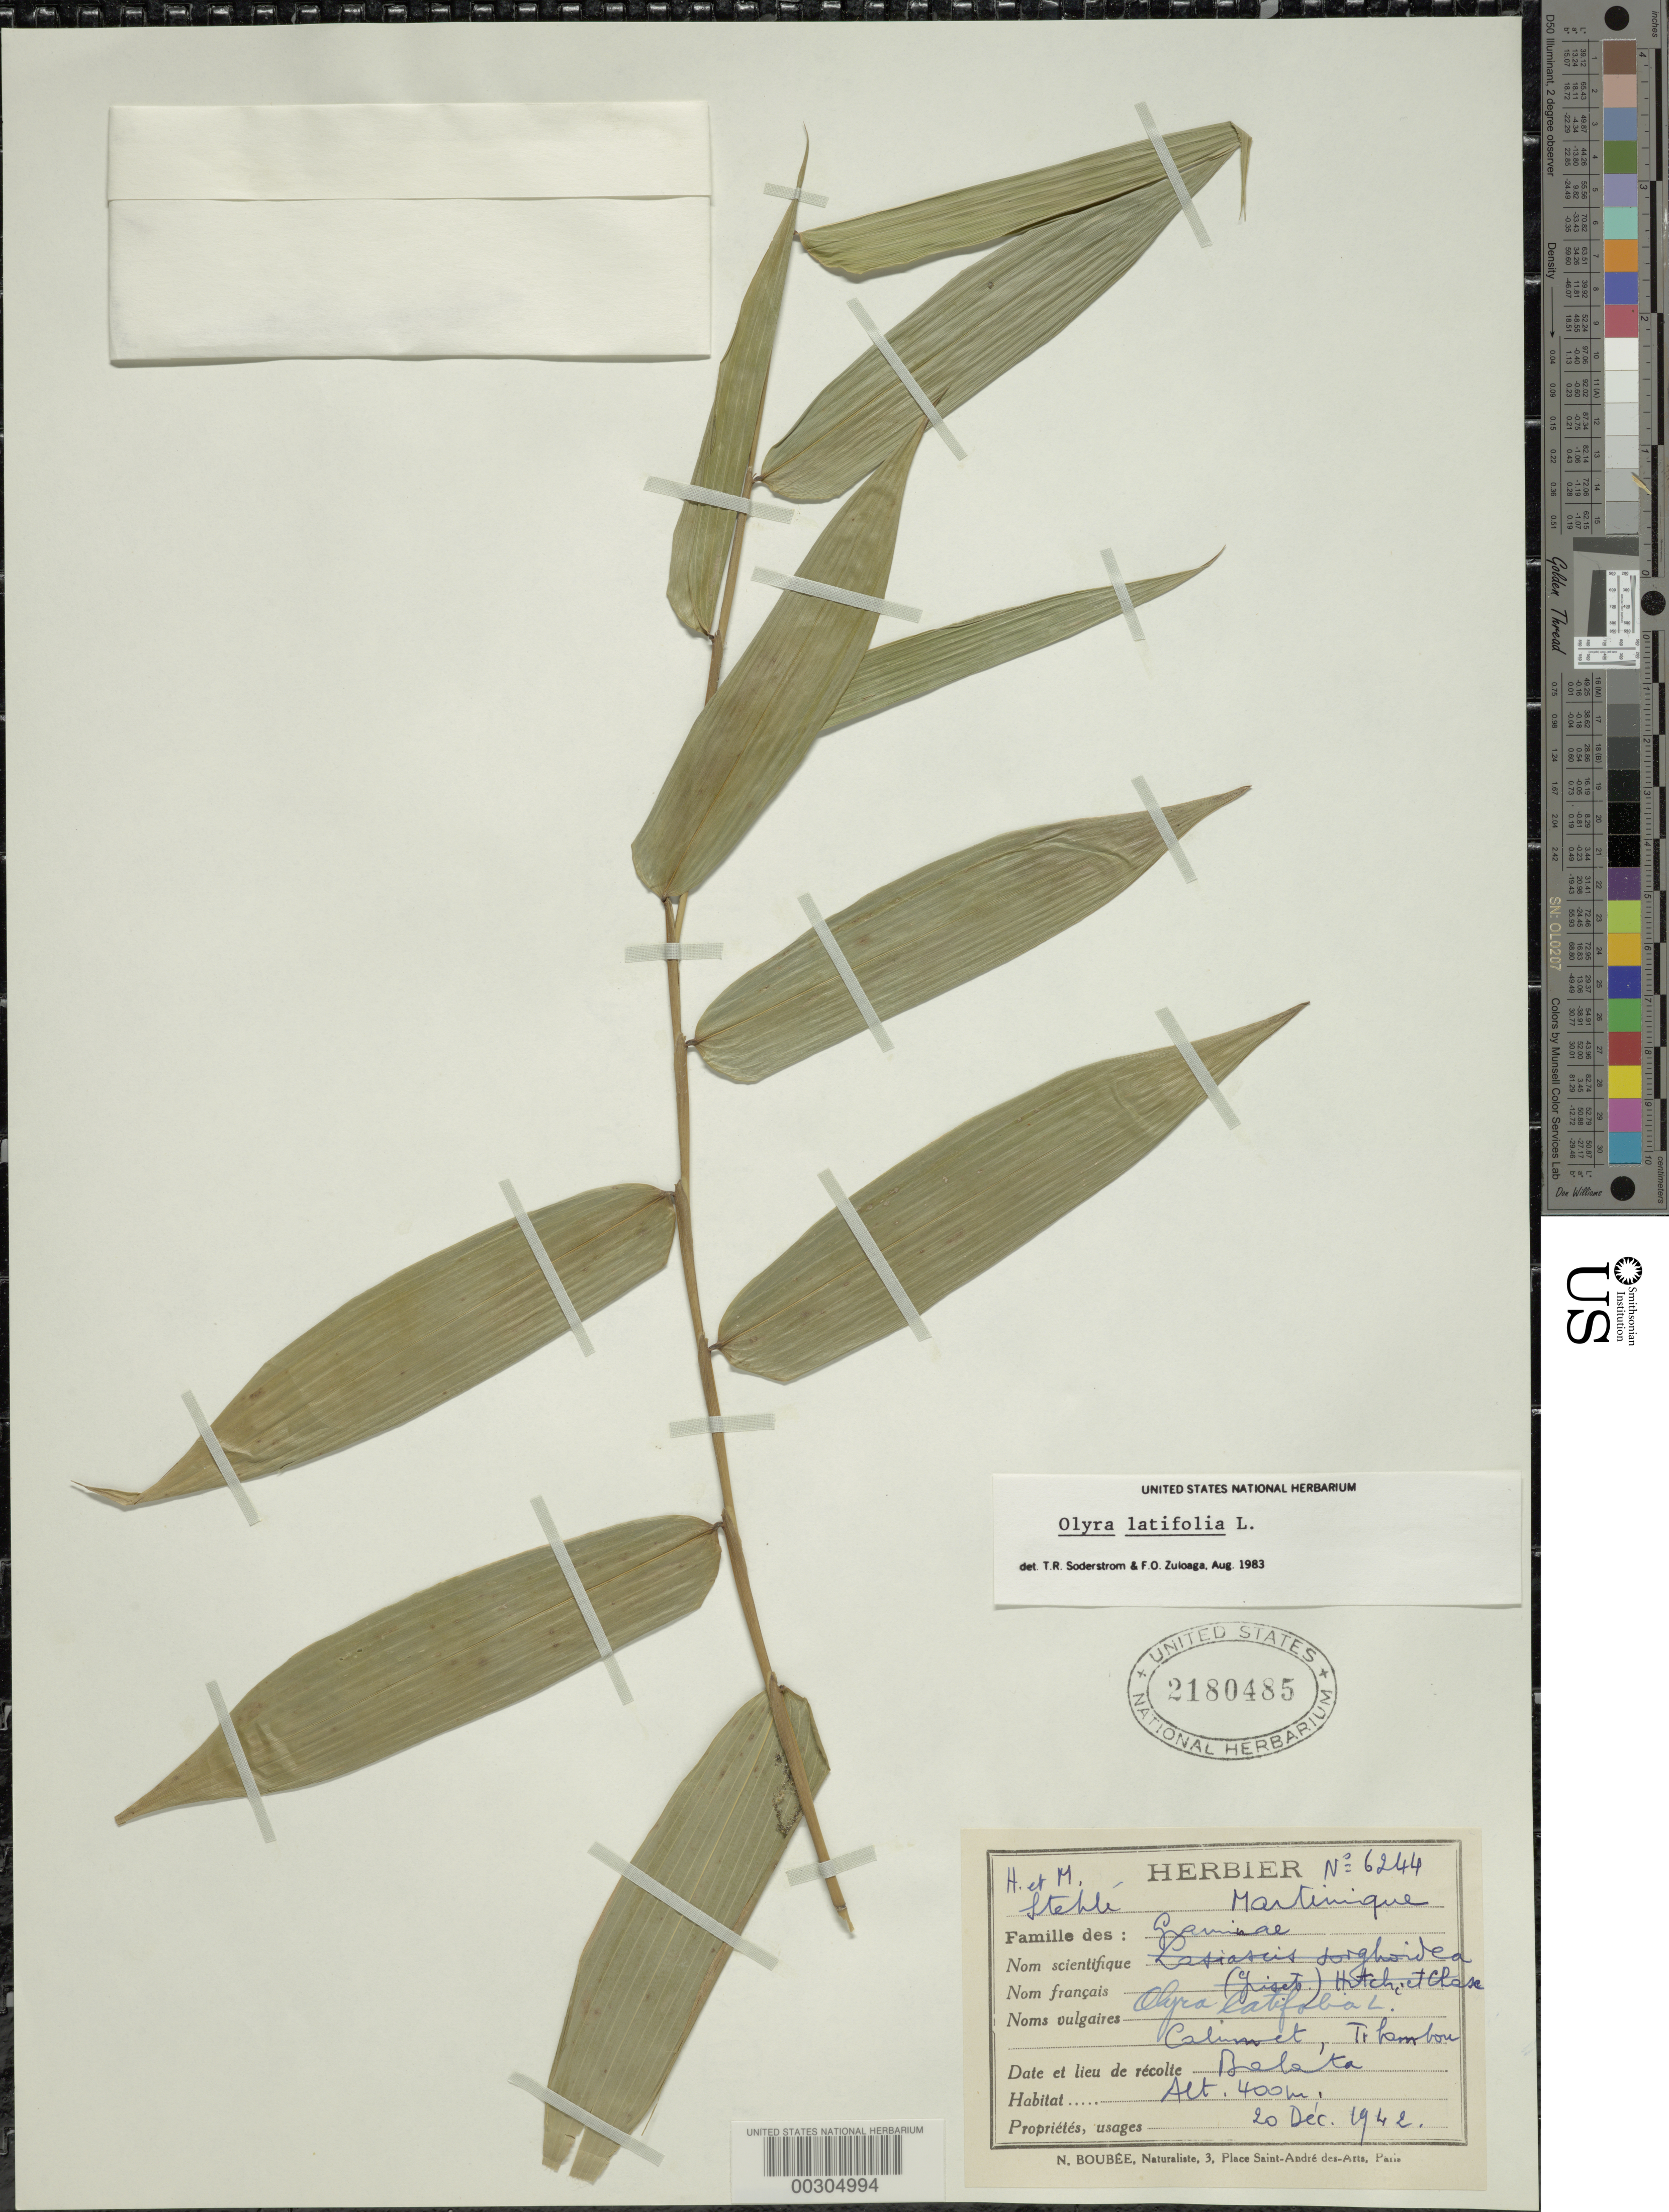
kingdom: Plantae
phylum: Tracheophyta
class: Liliopsida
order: Poales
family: Poaceae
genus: Olyra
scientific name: Olyra latifolia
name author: L.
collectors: H. Stehlé & M. Stehlé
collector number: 6244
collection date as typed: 20 Dec 1942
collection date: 1942-12-20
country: Martinique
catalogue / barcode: US 2180485